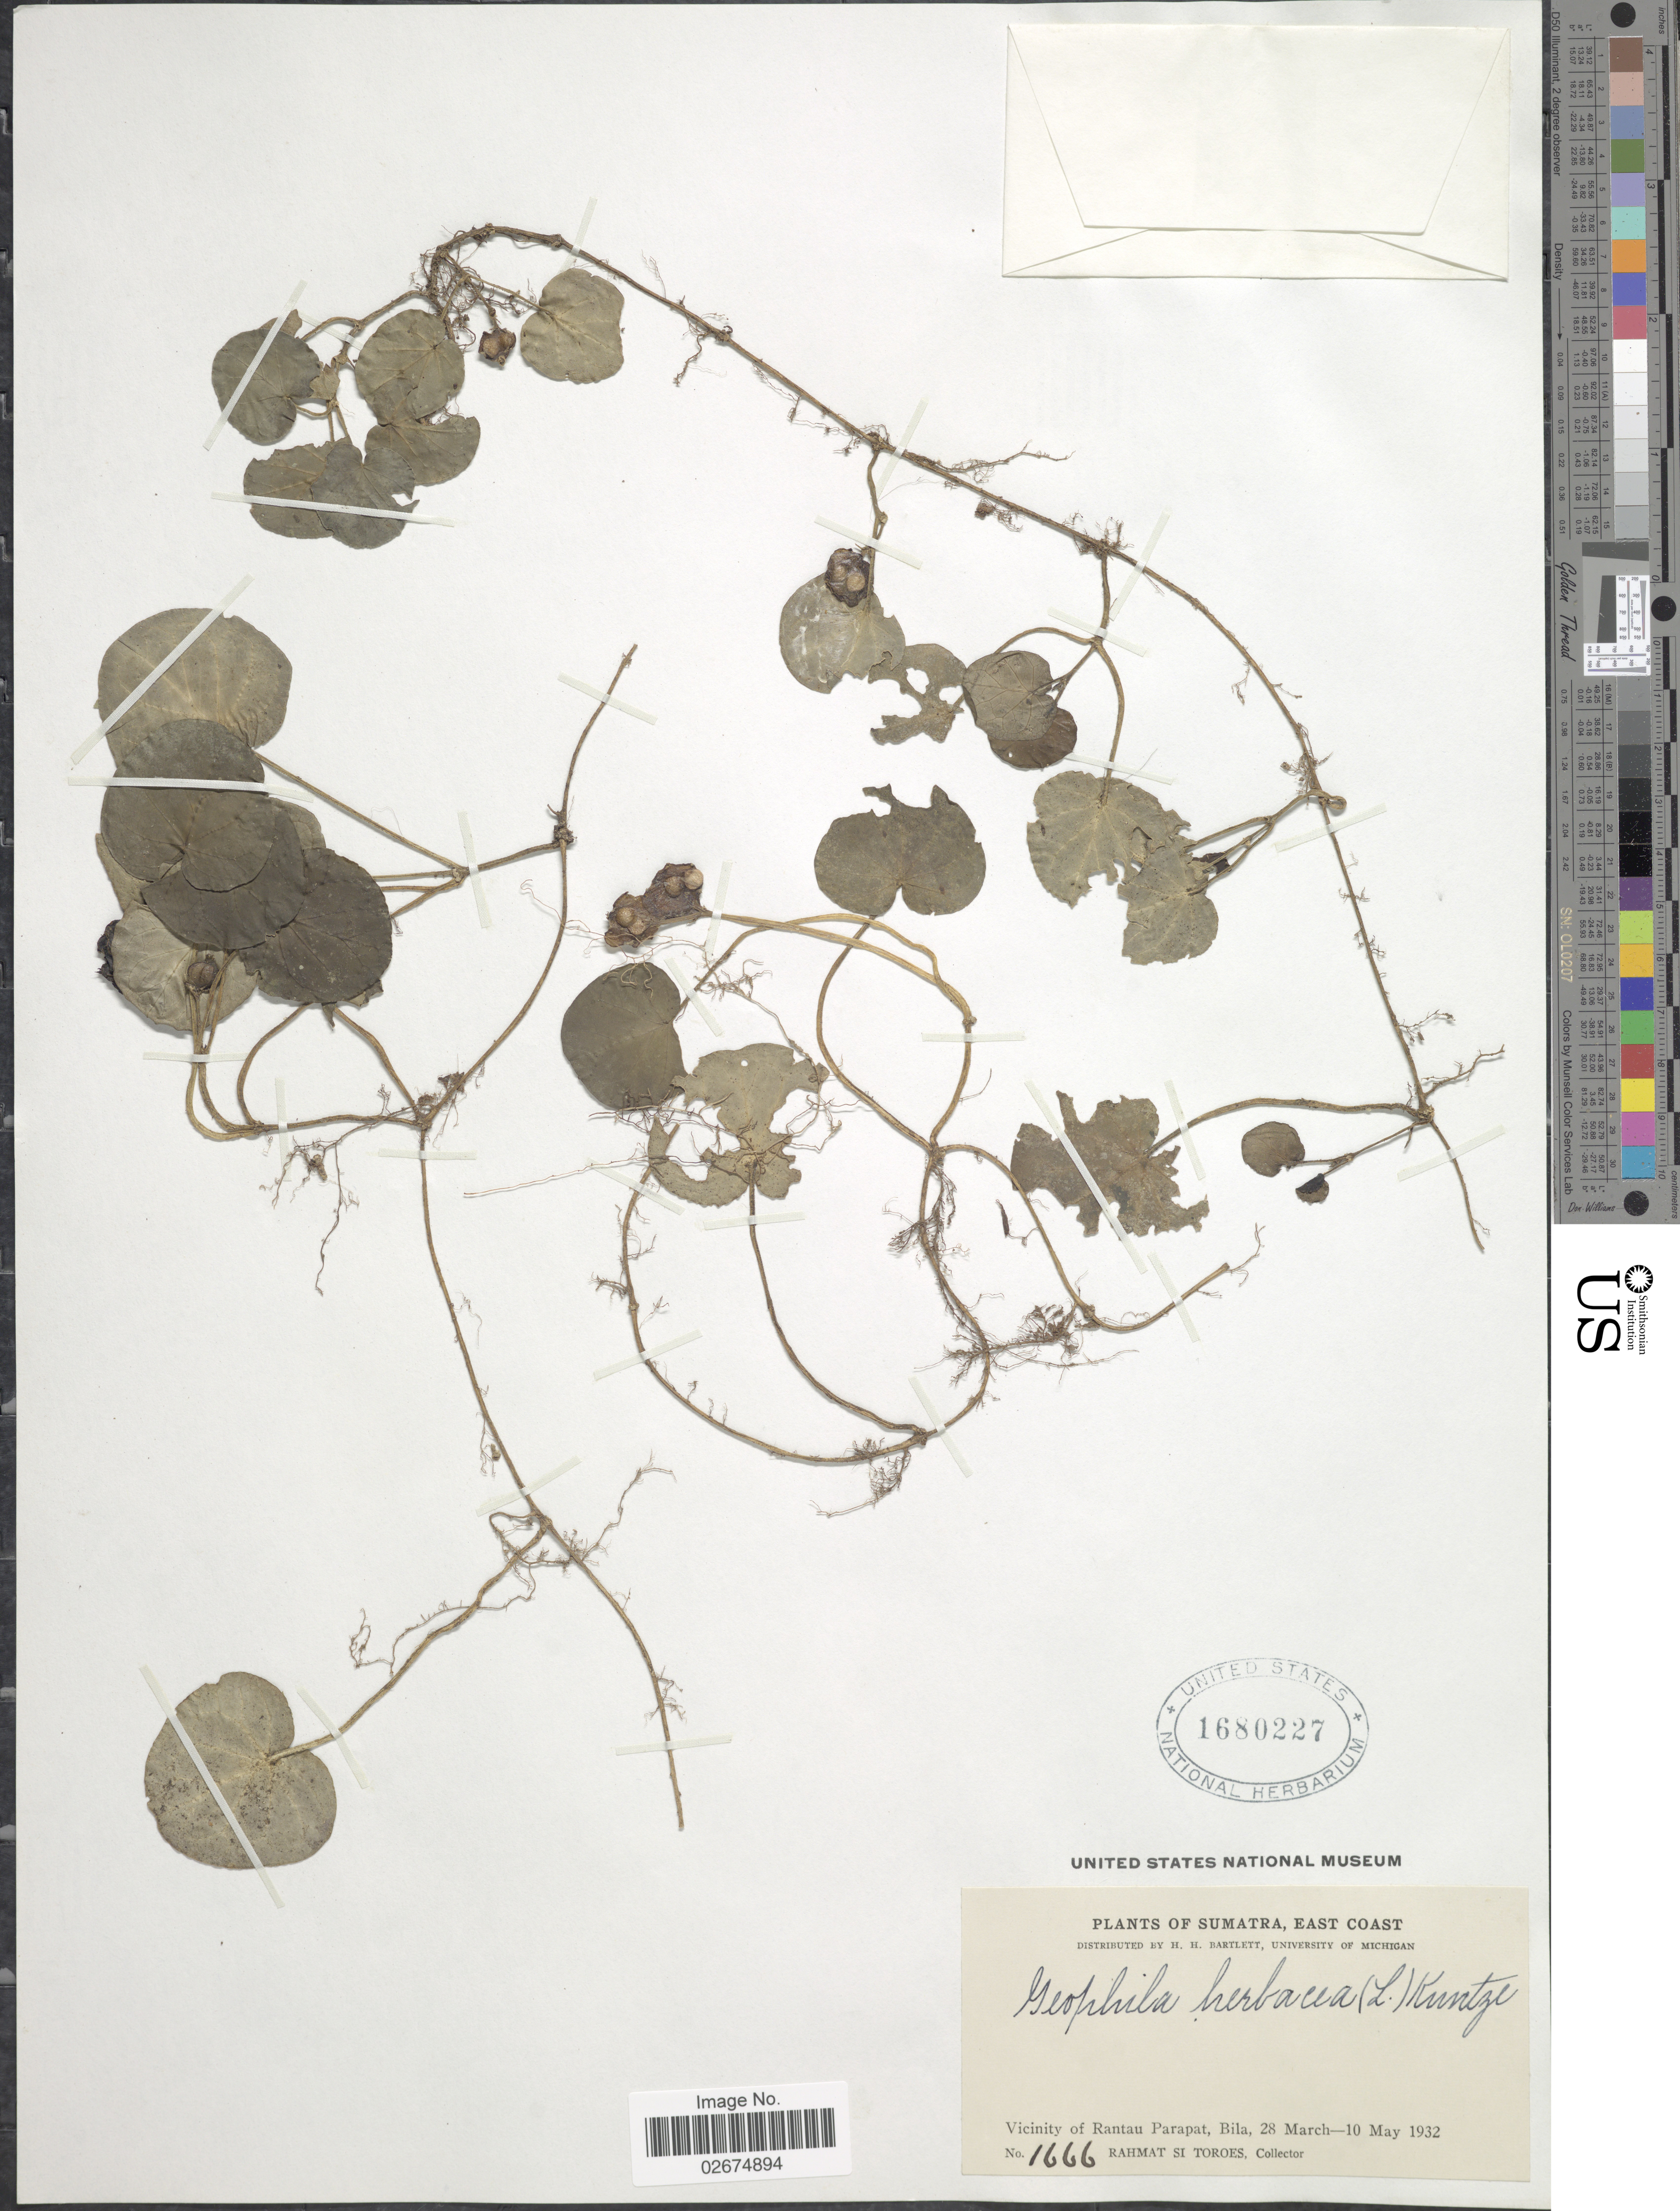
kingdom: Plantae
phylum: Tracheophyta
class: Magnoliopsida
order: Gentianales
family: Rubiaceae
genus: Geophila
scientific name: Geophila repens var. asiatica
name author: (Cham. & Schltdl.) Fosberg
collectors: Rahmat Si Boeea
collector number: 1666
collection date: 1932-03-28/1932-05-10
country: Indonesia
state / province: Sumatra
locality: East Coast. Vicinity of Rantau Parapat, Bila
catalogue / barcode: US 1680227